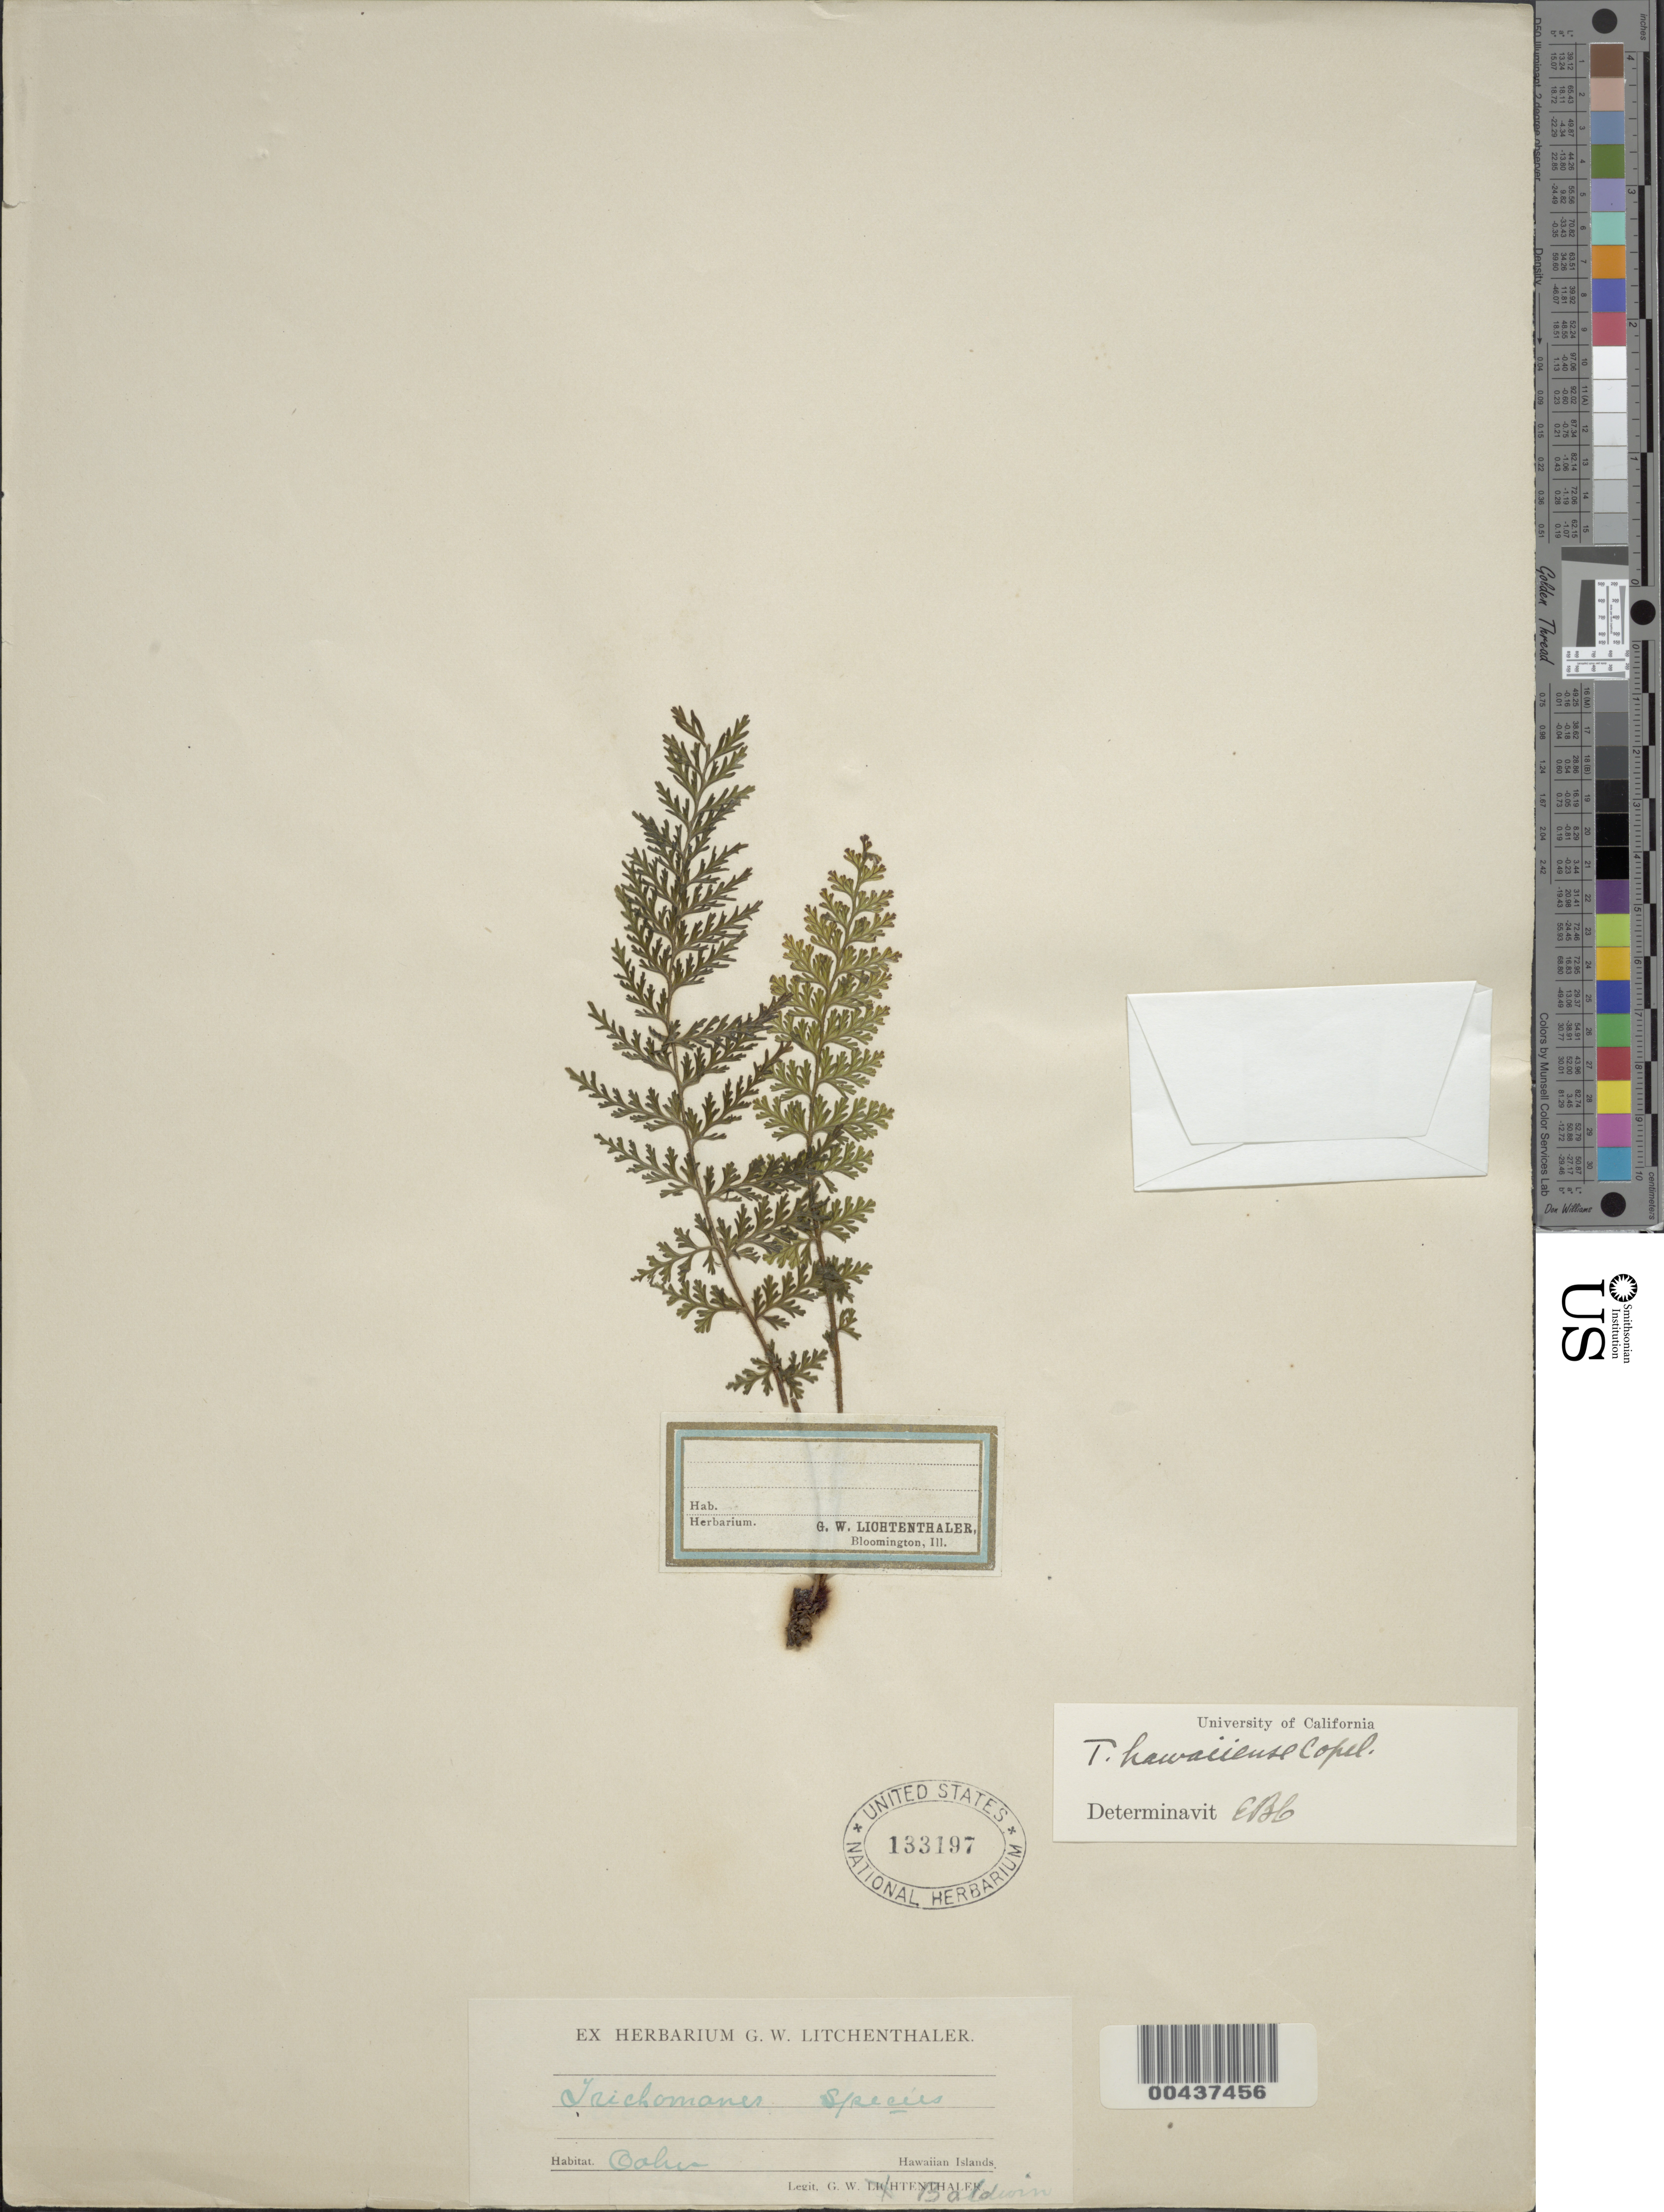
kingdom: Plantae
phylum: Tracheophyta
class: Polypodiopsida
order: Hymenophyllales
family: Hymenophyllaceae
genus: Callistopteris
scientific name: Callistopteris baldwinii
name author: (D.C. Eaton) Copel.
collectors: D. Baldwin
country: United States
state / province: Hawaii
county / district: Honolulu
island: Oahu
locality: Oahu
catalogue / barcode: US 133197